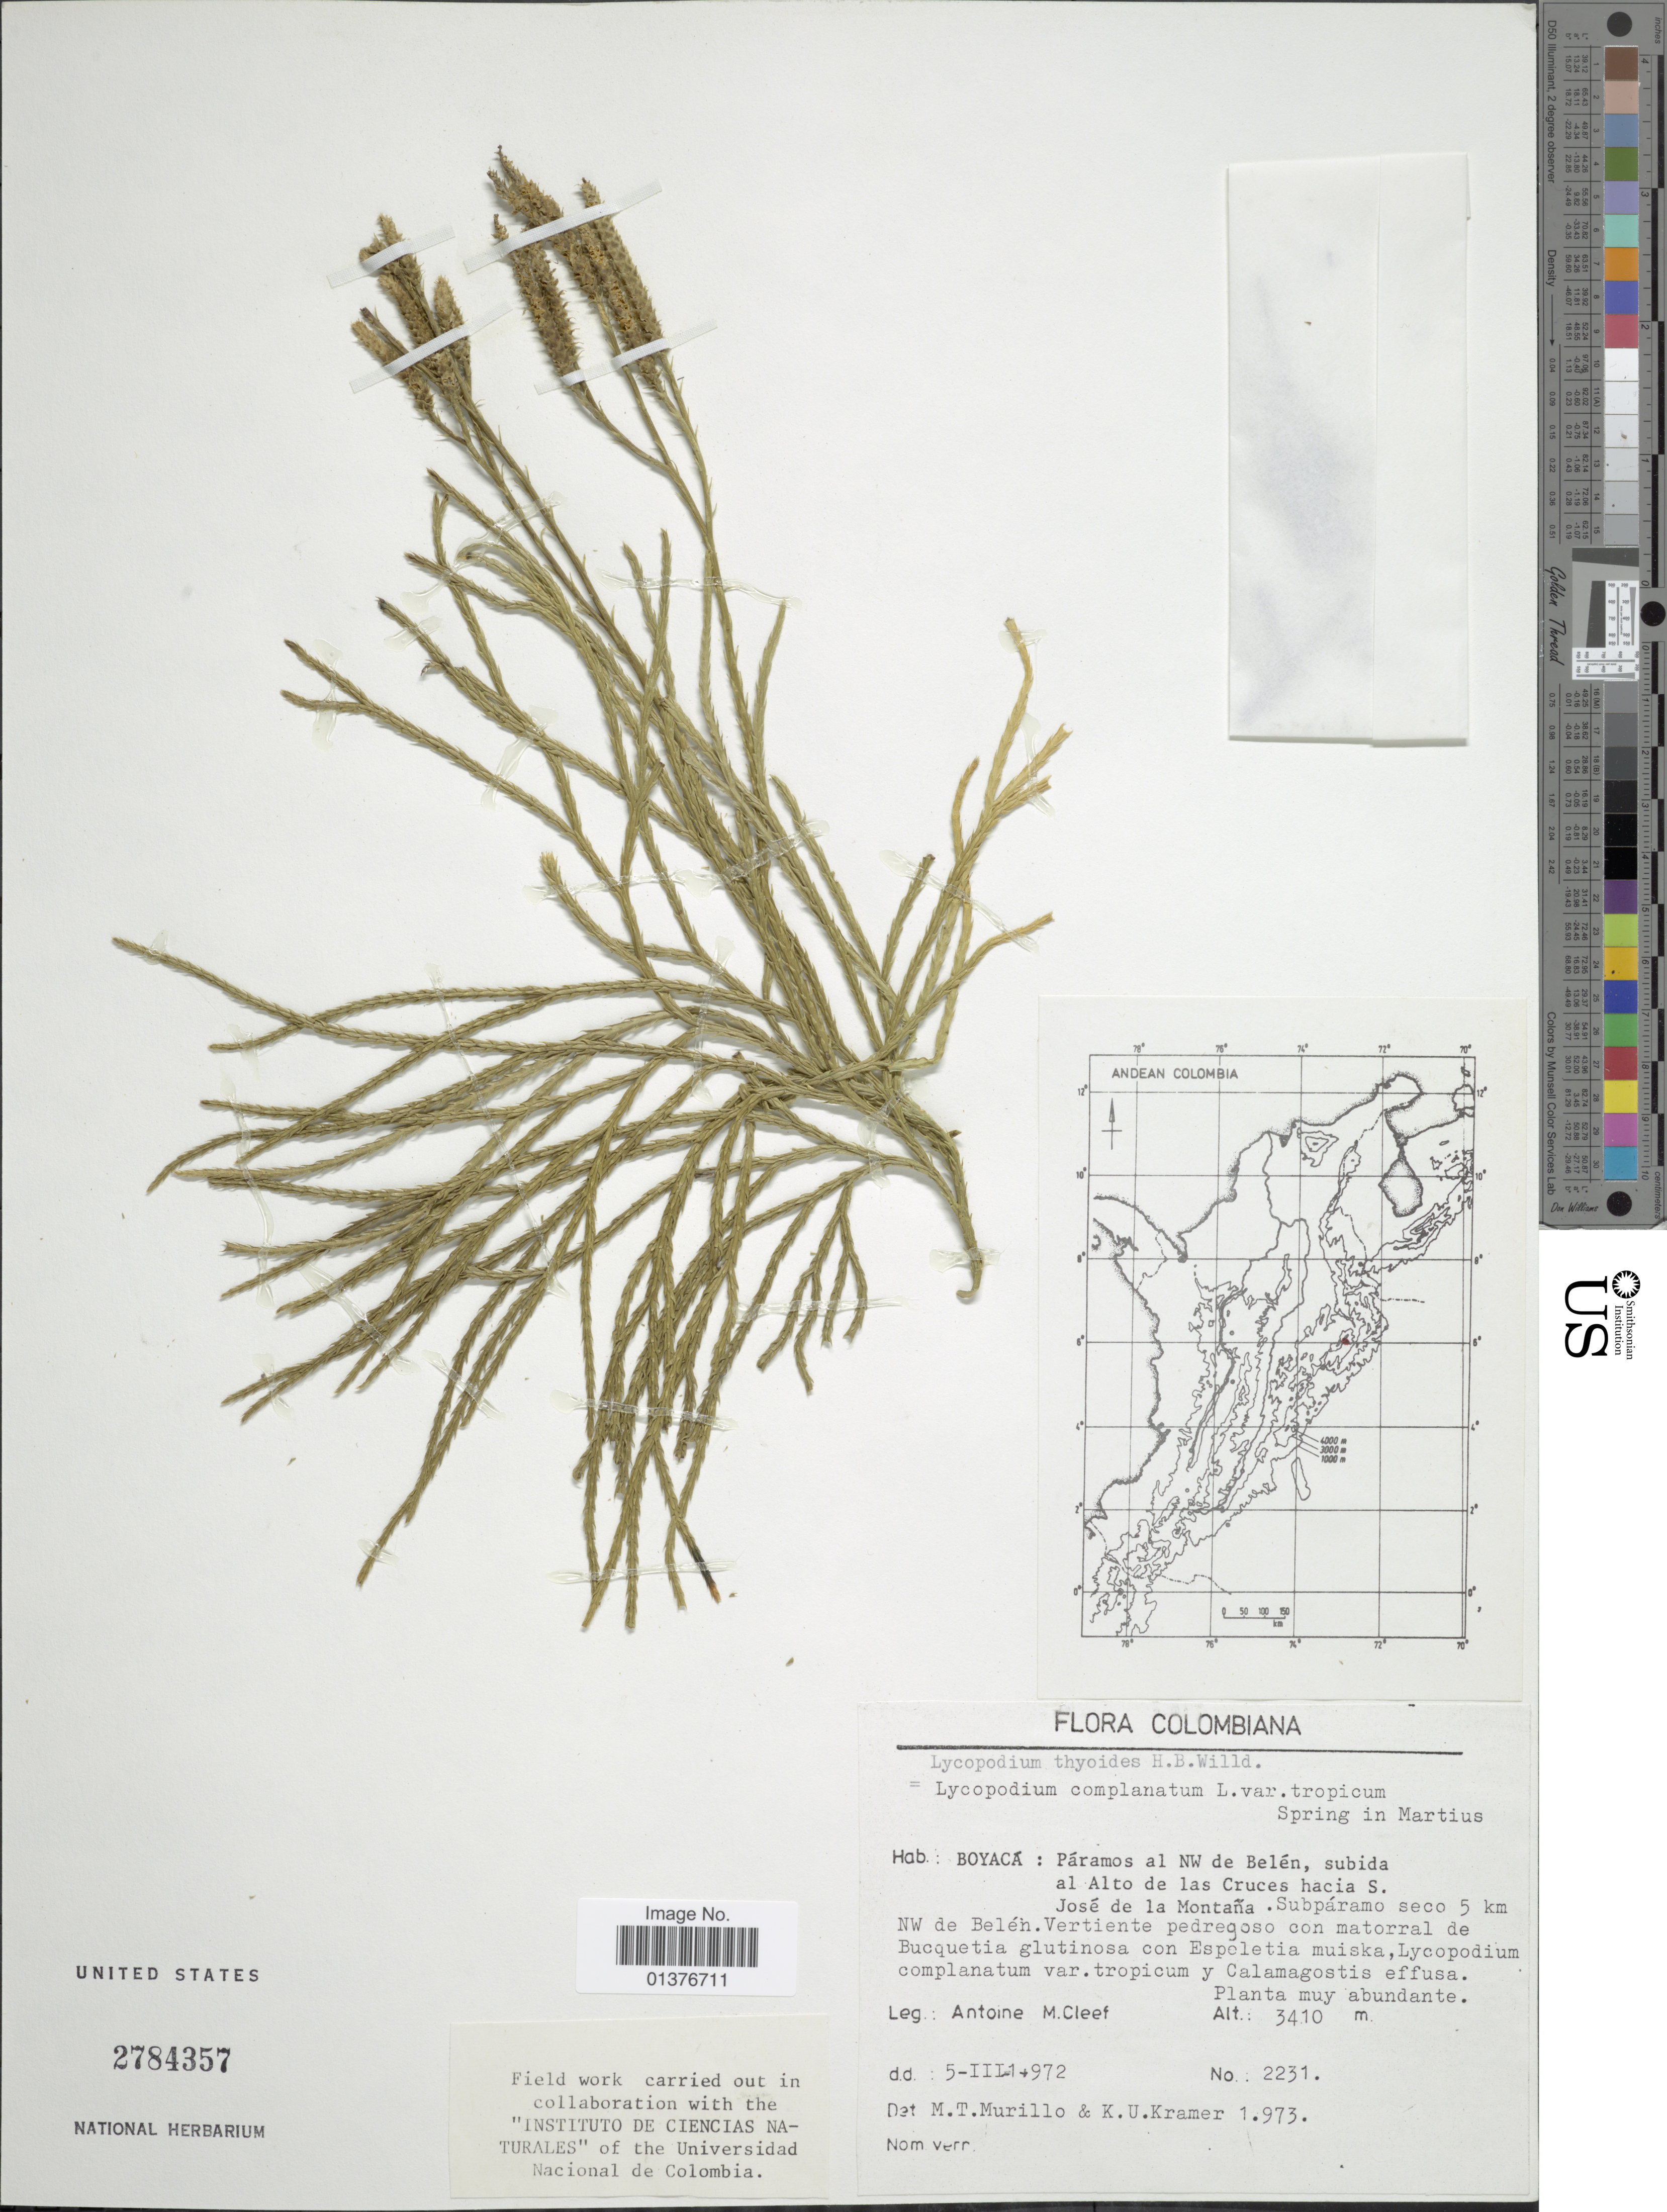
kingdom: Plantae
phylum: Tracheophyta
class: Lycopodiopsida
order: Lycopodiales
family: Lycopodiaceae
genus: Diphasiastrum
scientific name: Diphasiastrum thyoides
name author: (Humb. & Bonpl. ex Willd.) Holub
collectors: A. M. Cleef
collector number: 2231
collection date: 1972-03-05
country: Colombia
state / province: Boyacá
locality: Páramos al NW de Belén, subida al Alto de las Cruces hacia S. José de la Montana, Subparamo seco 5 km NW de Belén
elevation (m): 3410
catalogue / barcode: US 2784357